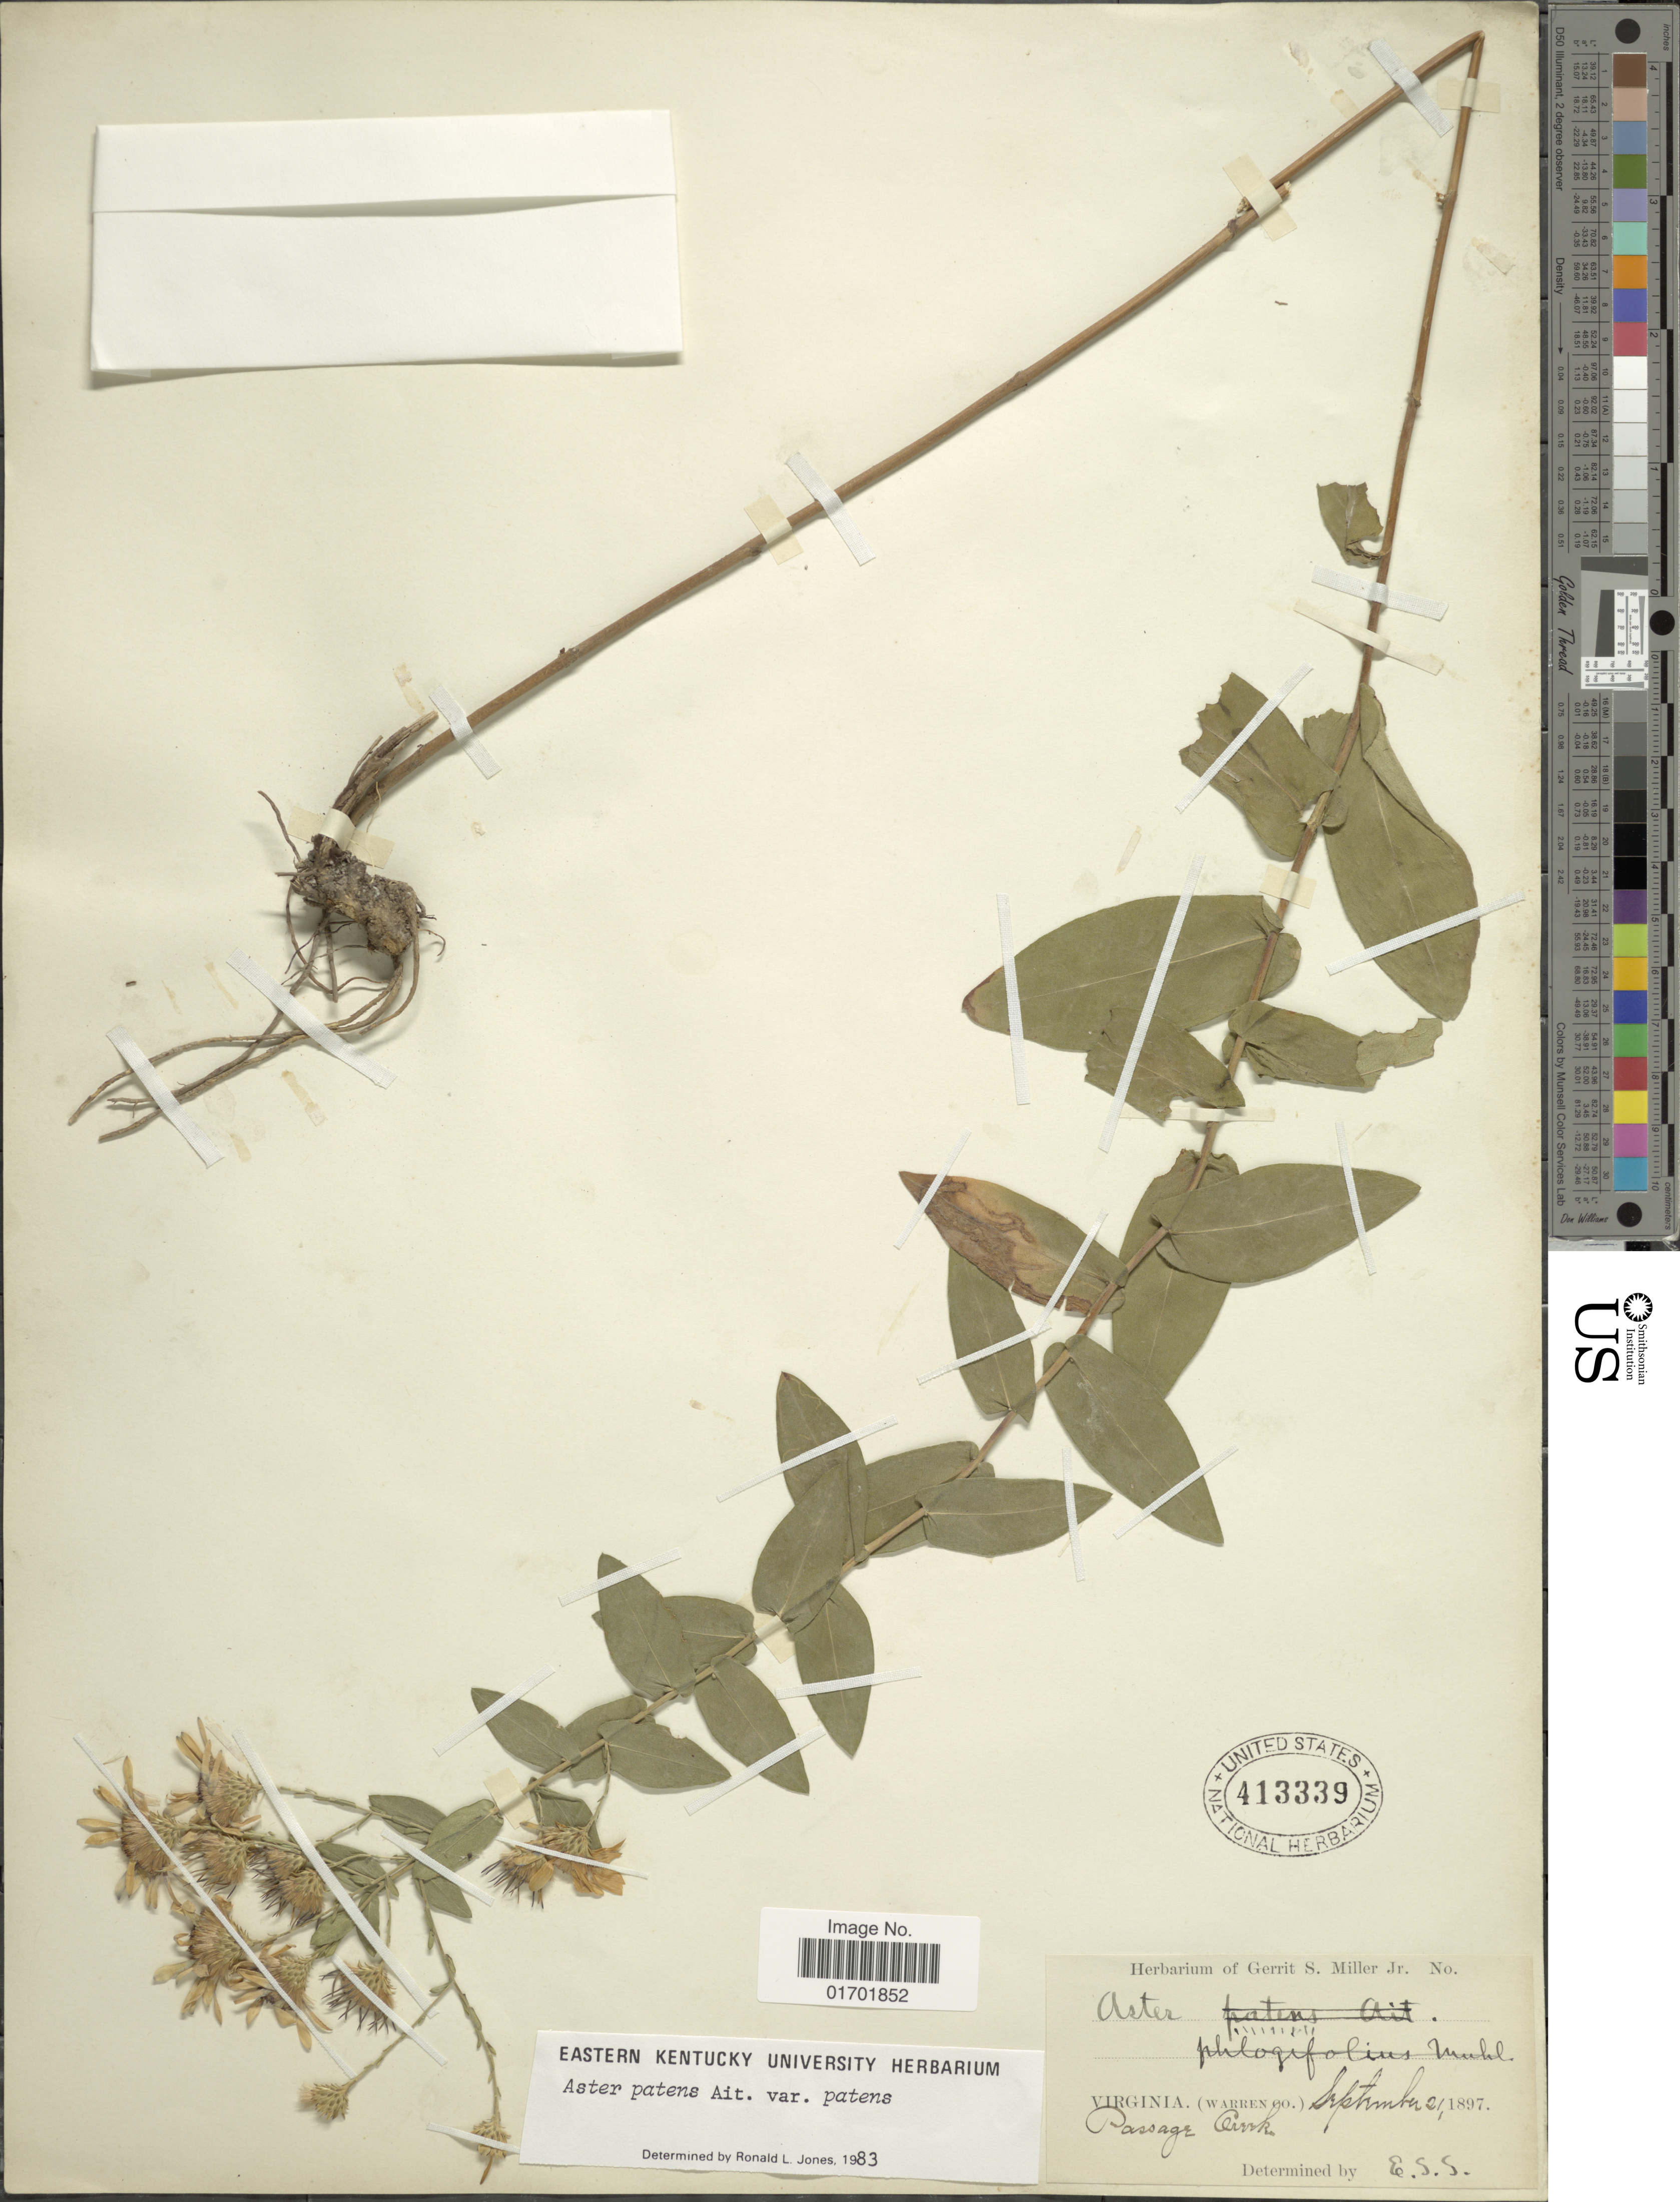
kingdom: Plantae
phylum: Tracheophyta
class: Magnoliopsida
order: Asterales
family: Asteraceae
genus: Symphyotrichum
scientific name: Symphyotrichum patens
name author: (Aiton) G.L. Nesom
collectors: ex herb. Gerrit S. Miller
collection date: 1897-09-21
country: United States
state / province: Virginia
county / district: Warren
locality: Warren Co. Passage Creek.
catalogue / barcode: US 413339